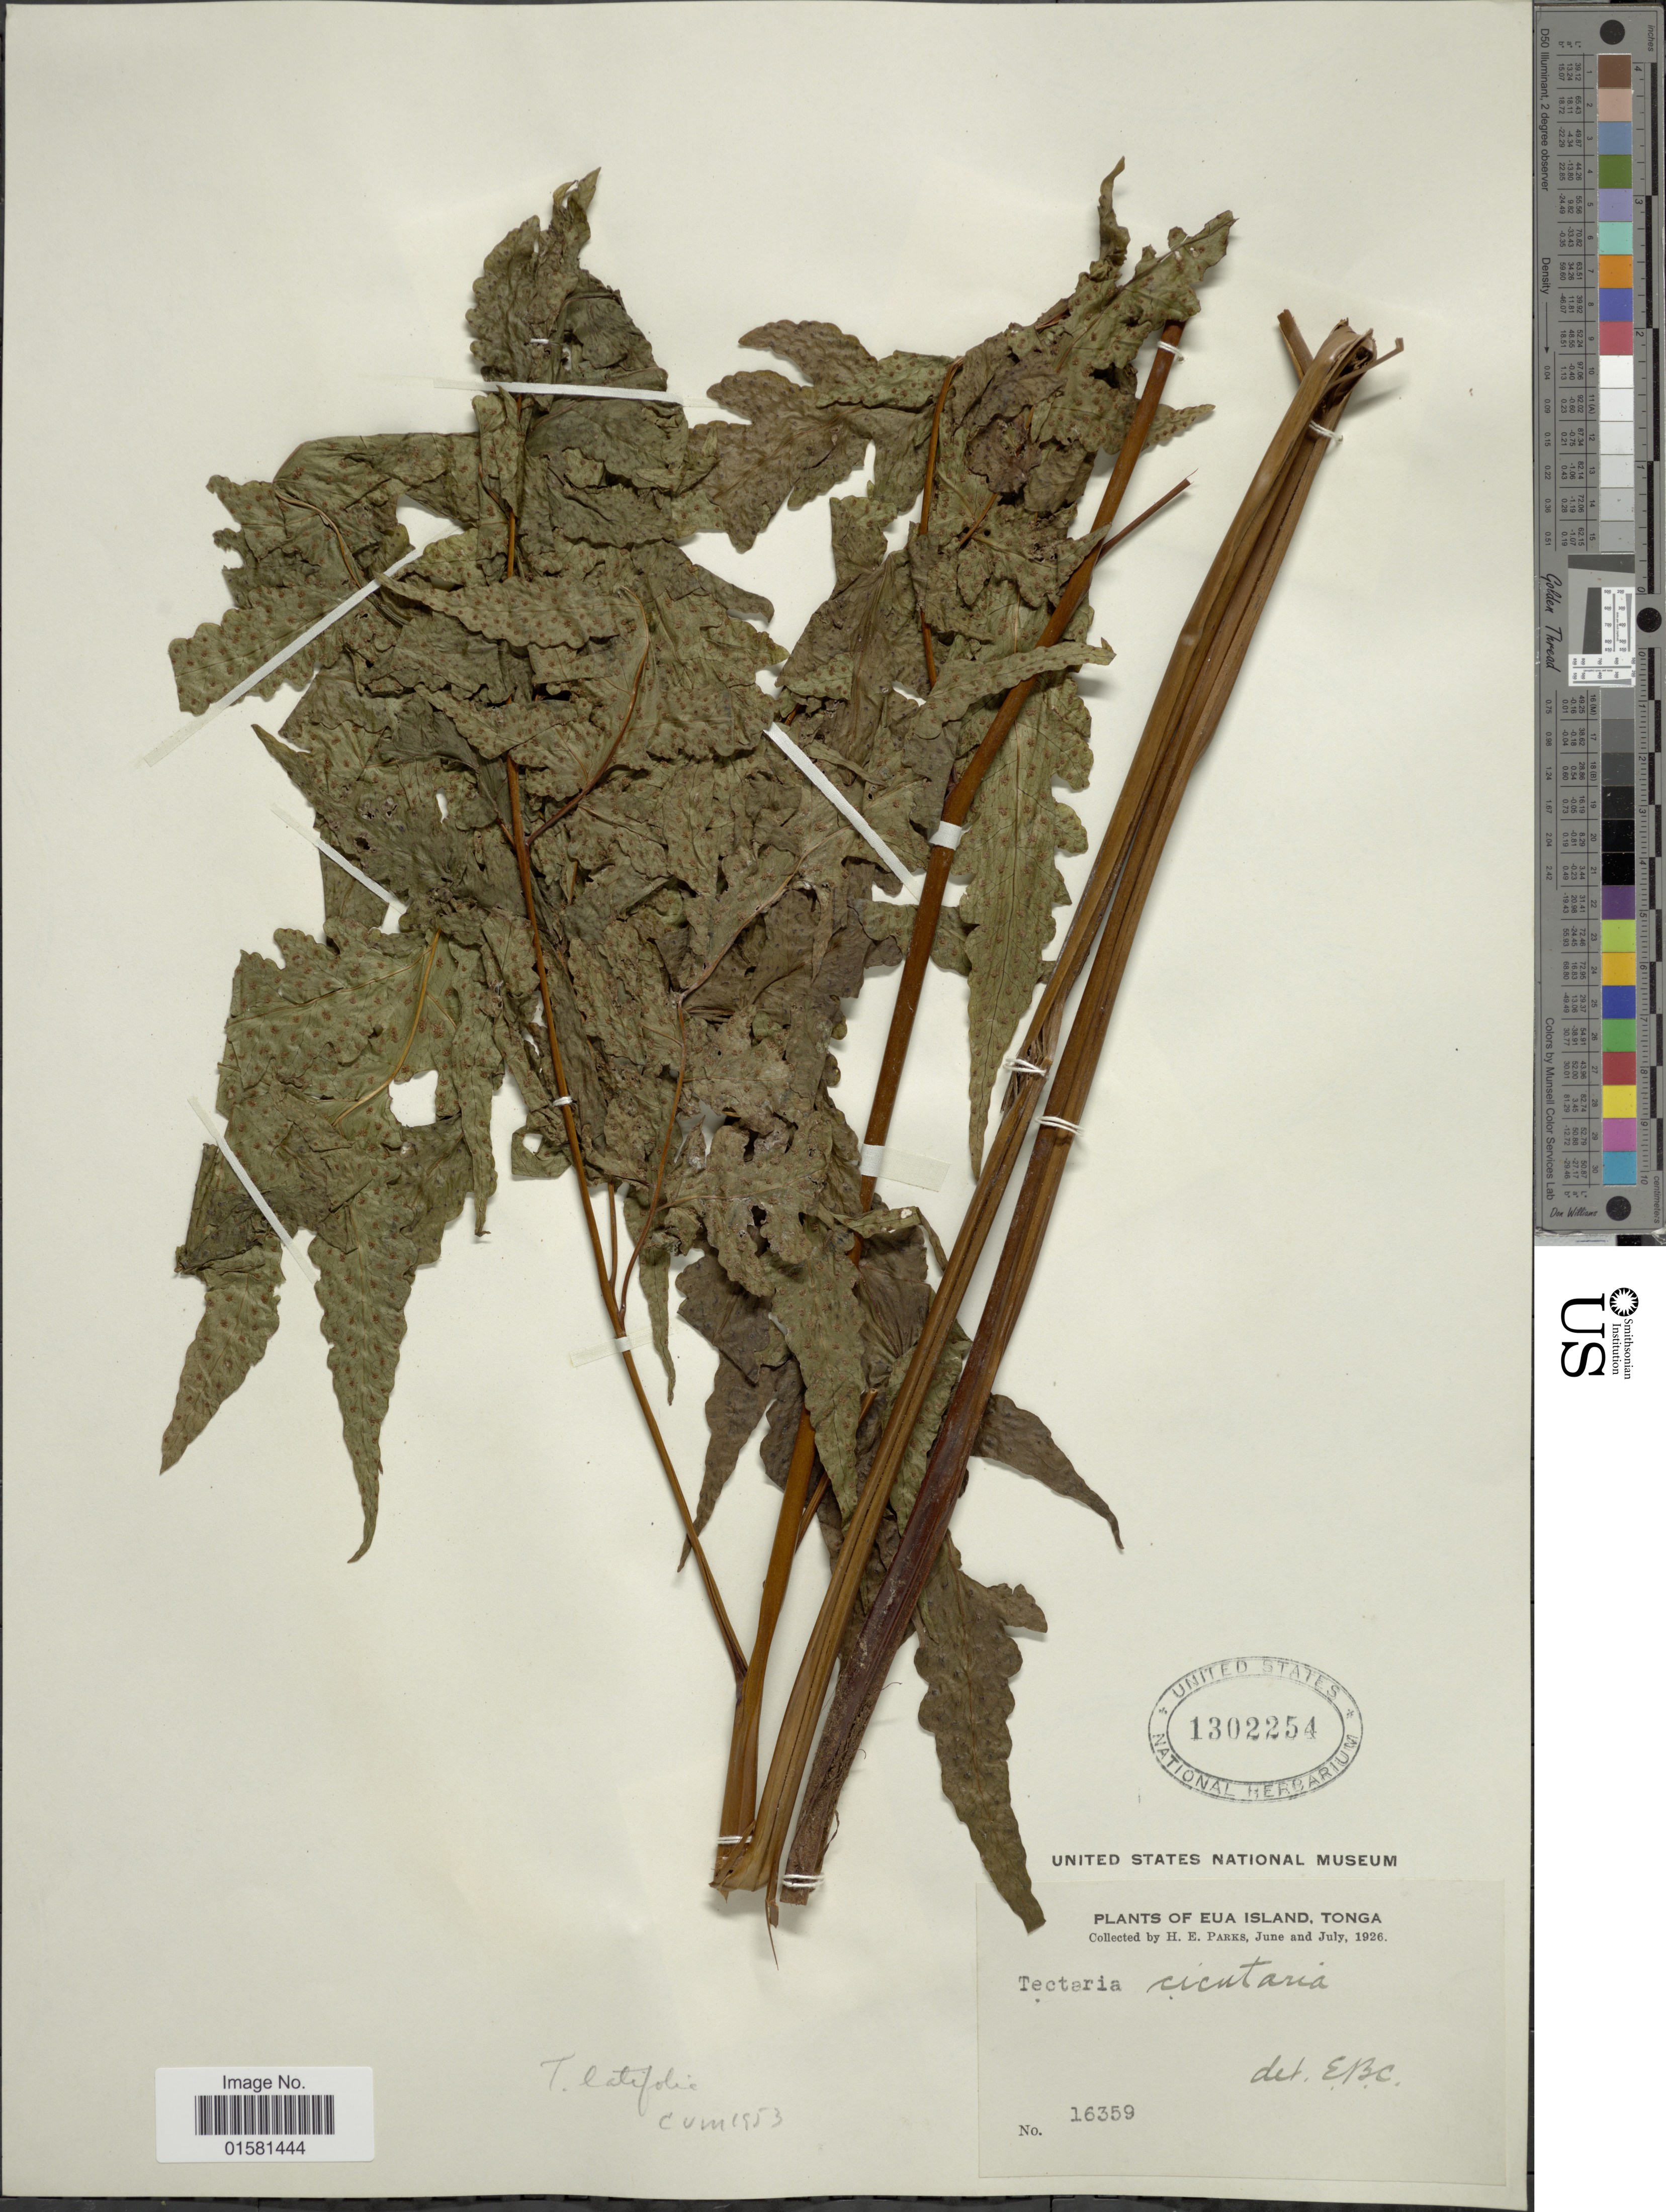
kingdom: Plantae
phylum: Tracheophyta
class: Polypodiopsida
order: Polypodiales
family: Tectariaceae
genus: Tectaria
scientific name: Tectaria latifolia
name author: (G. Forst.) Copel.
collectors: H. E. Parks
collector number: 16359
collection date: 1926-06/1926-07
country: Tonga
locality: EUA Island, Tonga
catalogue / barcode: US 1302254